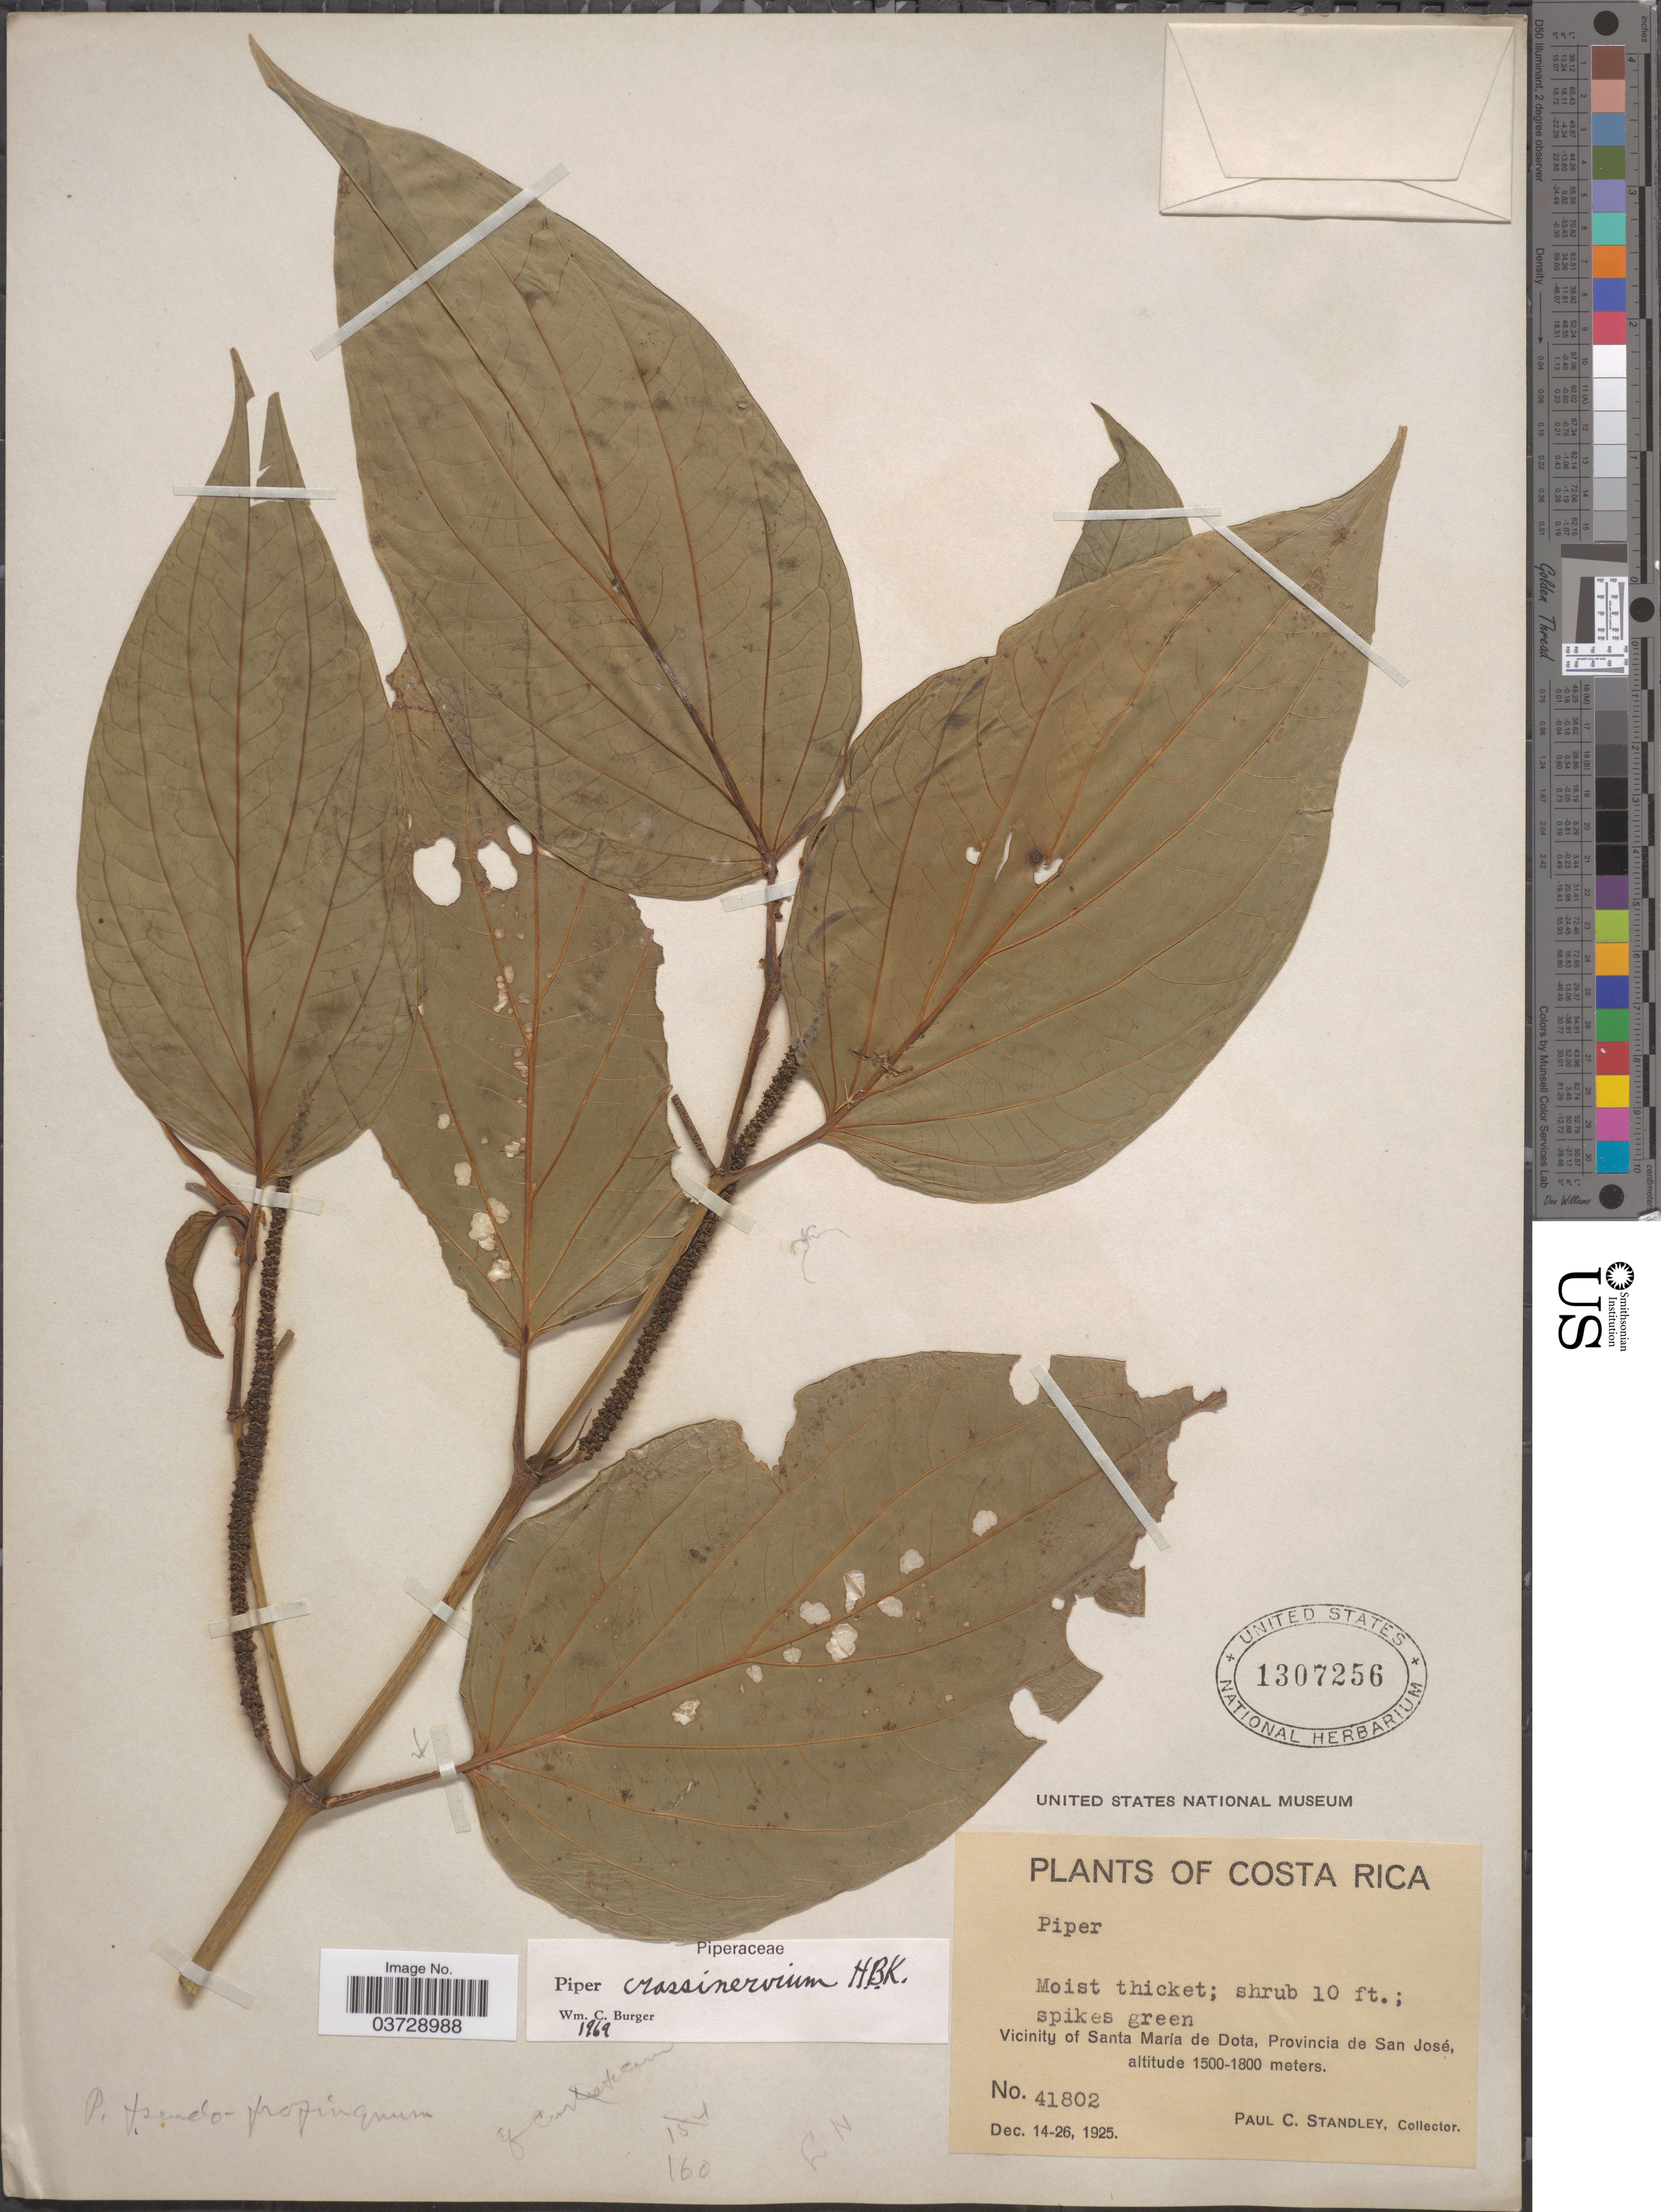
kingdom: Plantae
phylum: Tracheophyta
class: Magnoliopsida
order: Piperales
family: Piperaceae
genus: Piper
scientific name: Piper crassinervium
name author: Kunth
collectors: P. C. Standley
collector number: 41802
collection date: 1925-12-14/1925-12-26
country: Costa Rica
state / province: San José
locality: Vicinity of Santa María de Dota.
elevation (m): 1500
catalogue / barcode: US 1307256